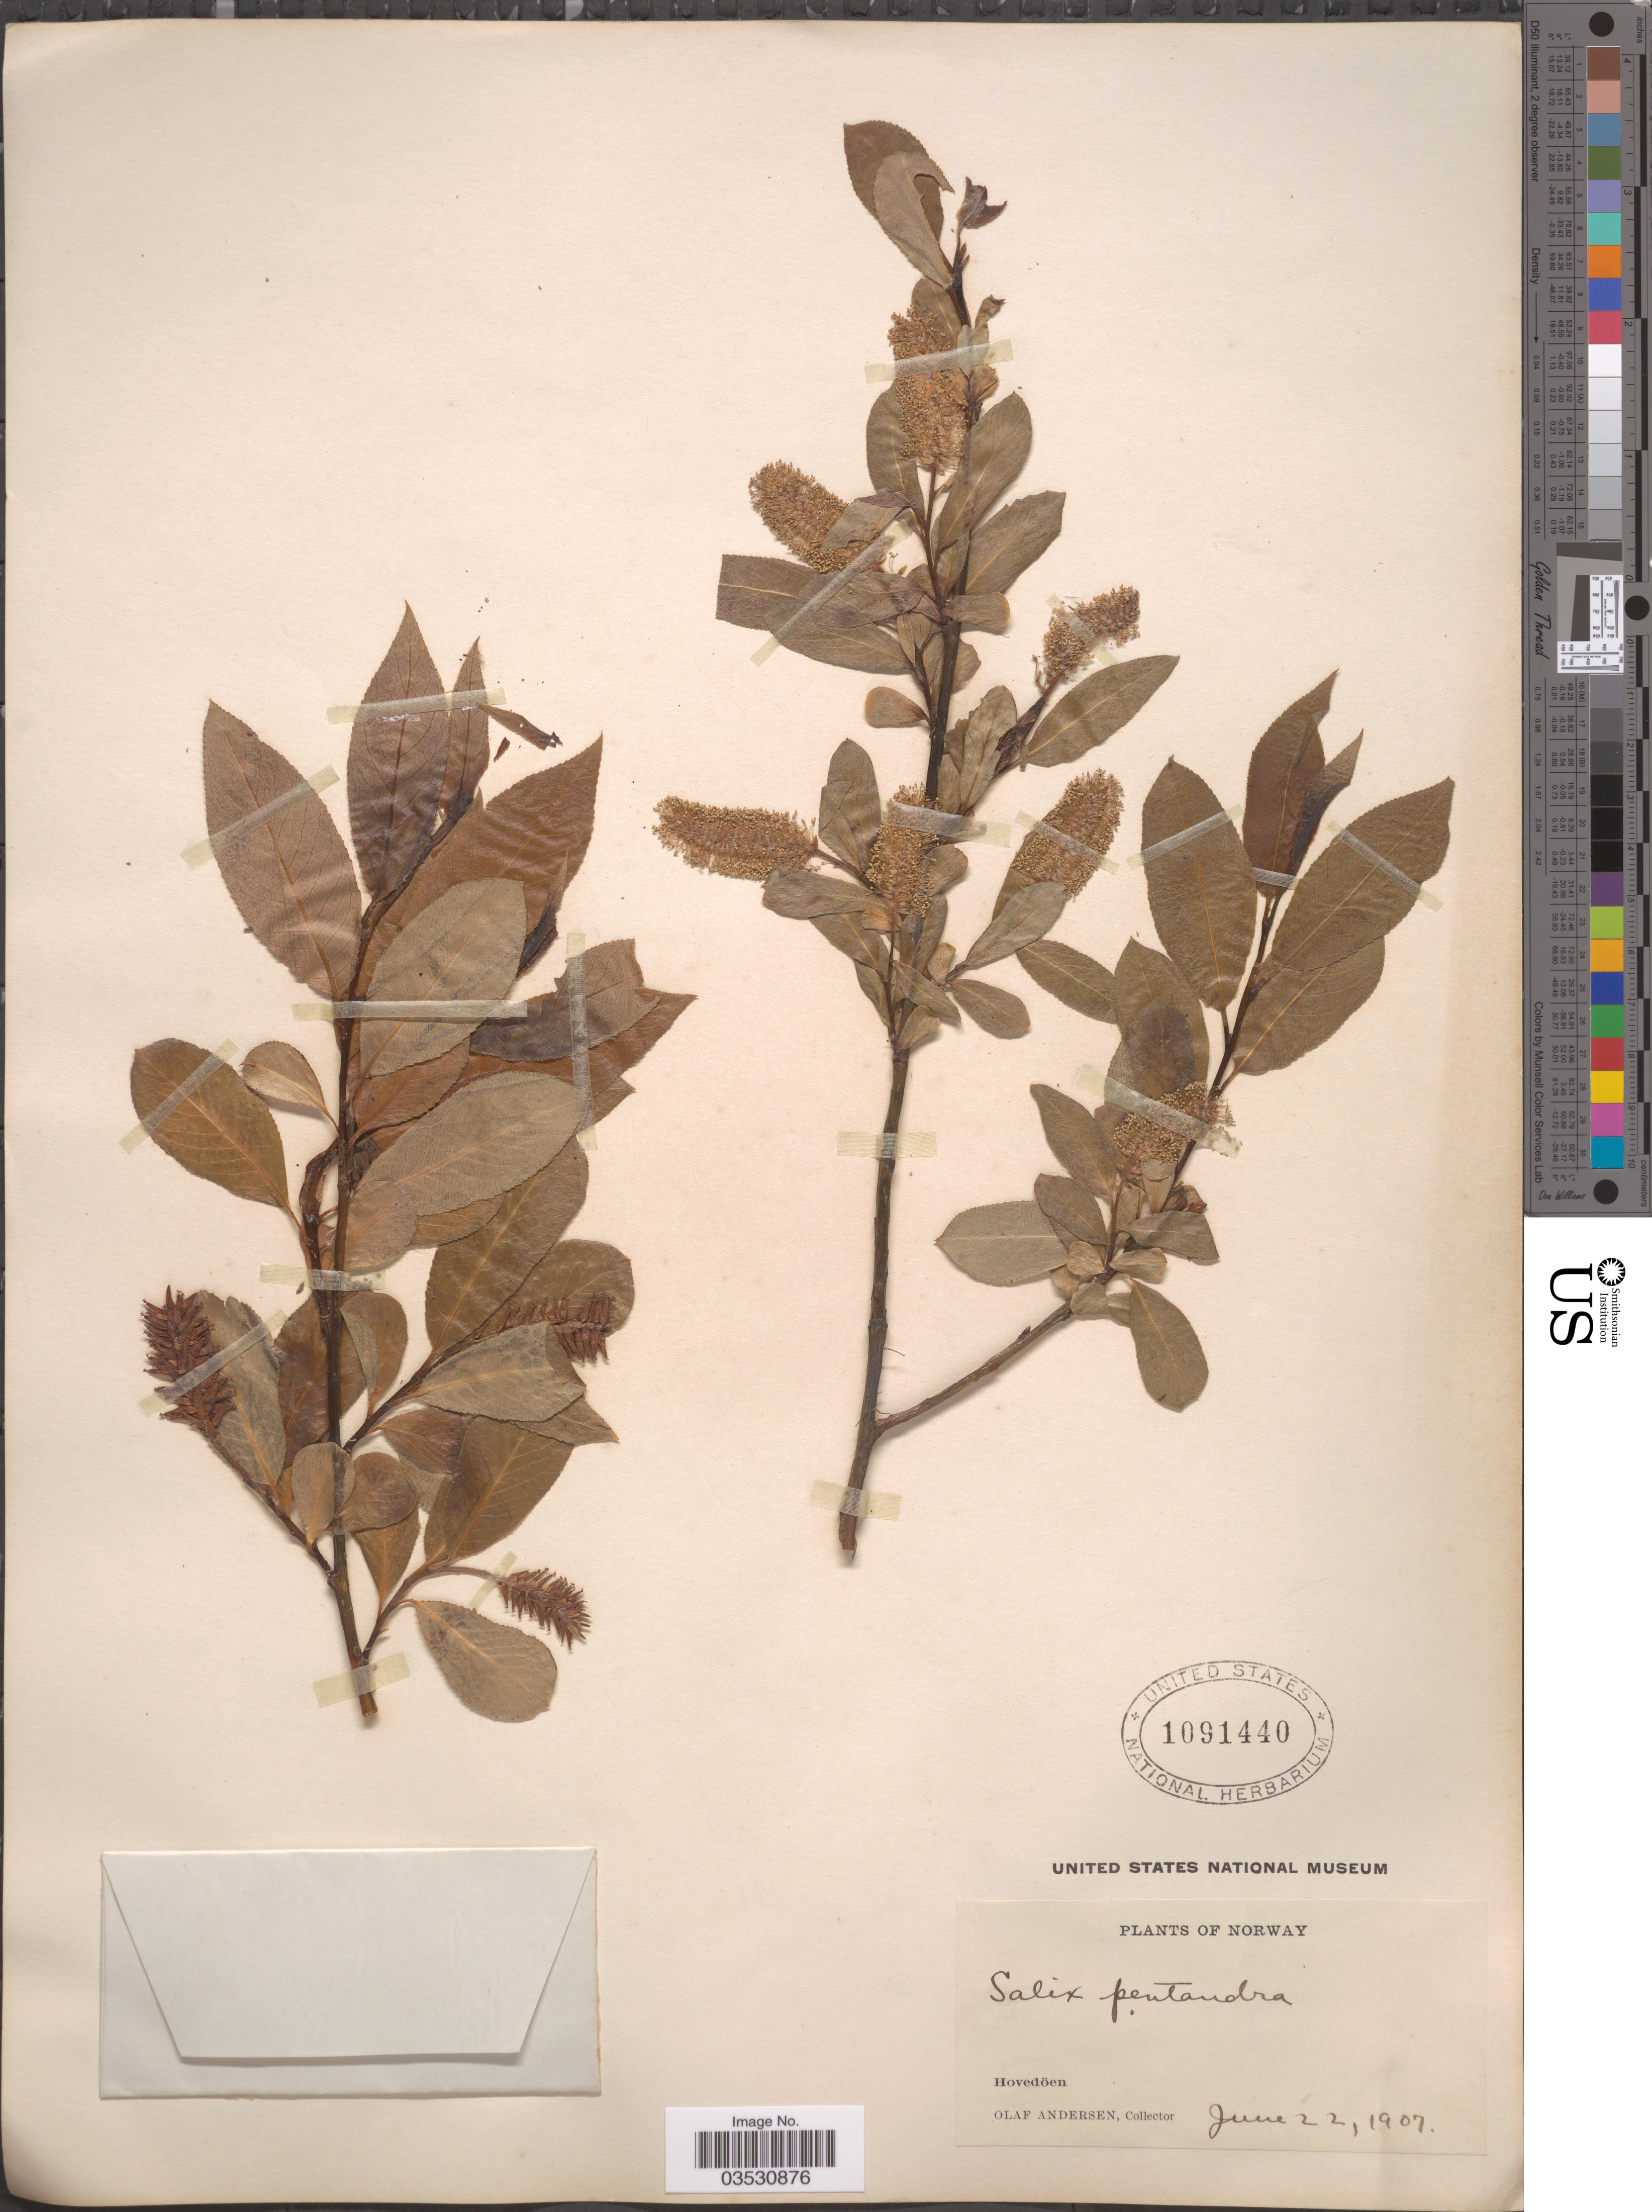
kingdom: Plantae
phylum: Tracheophyta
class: Magnoliopsida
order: Malpighiales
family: Salicaceae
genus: Salix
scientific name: Salix pentandra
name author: L.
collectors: O. Andersen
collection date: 1907-06-22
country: Norway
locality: Hovedöen.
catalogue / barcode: US 1091440